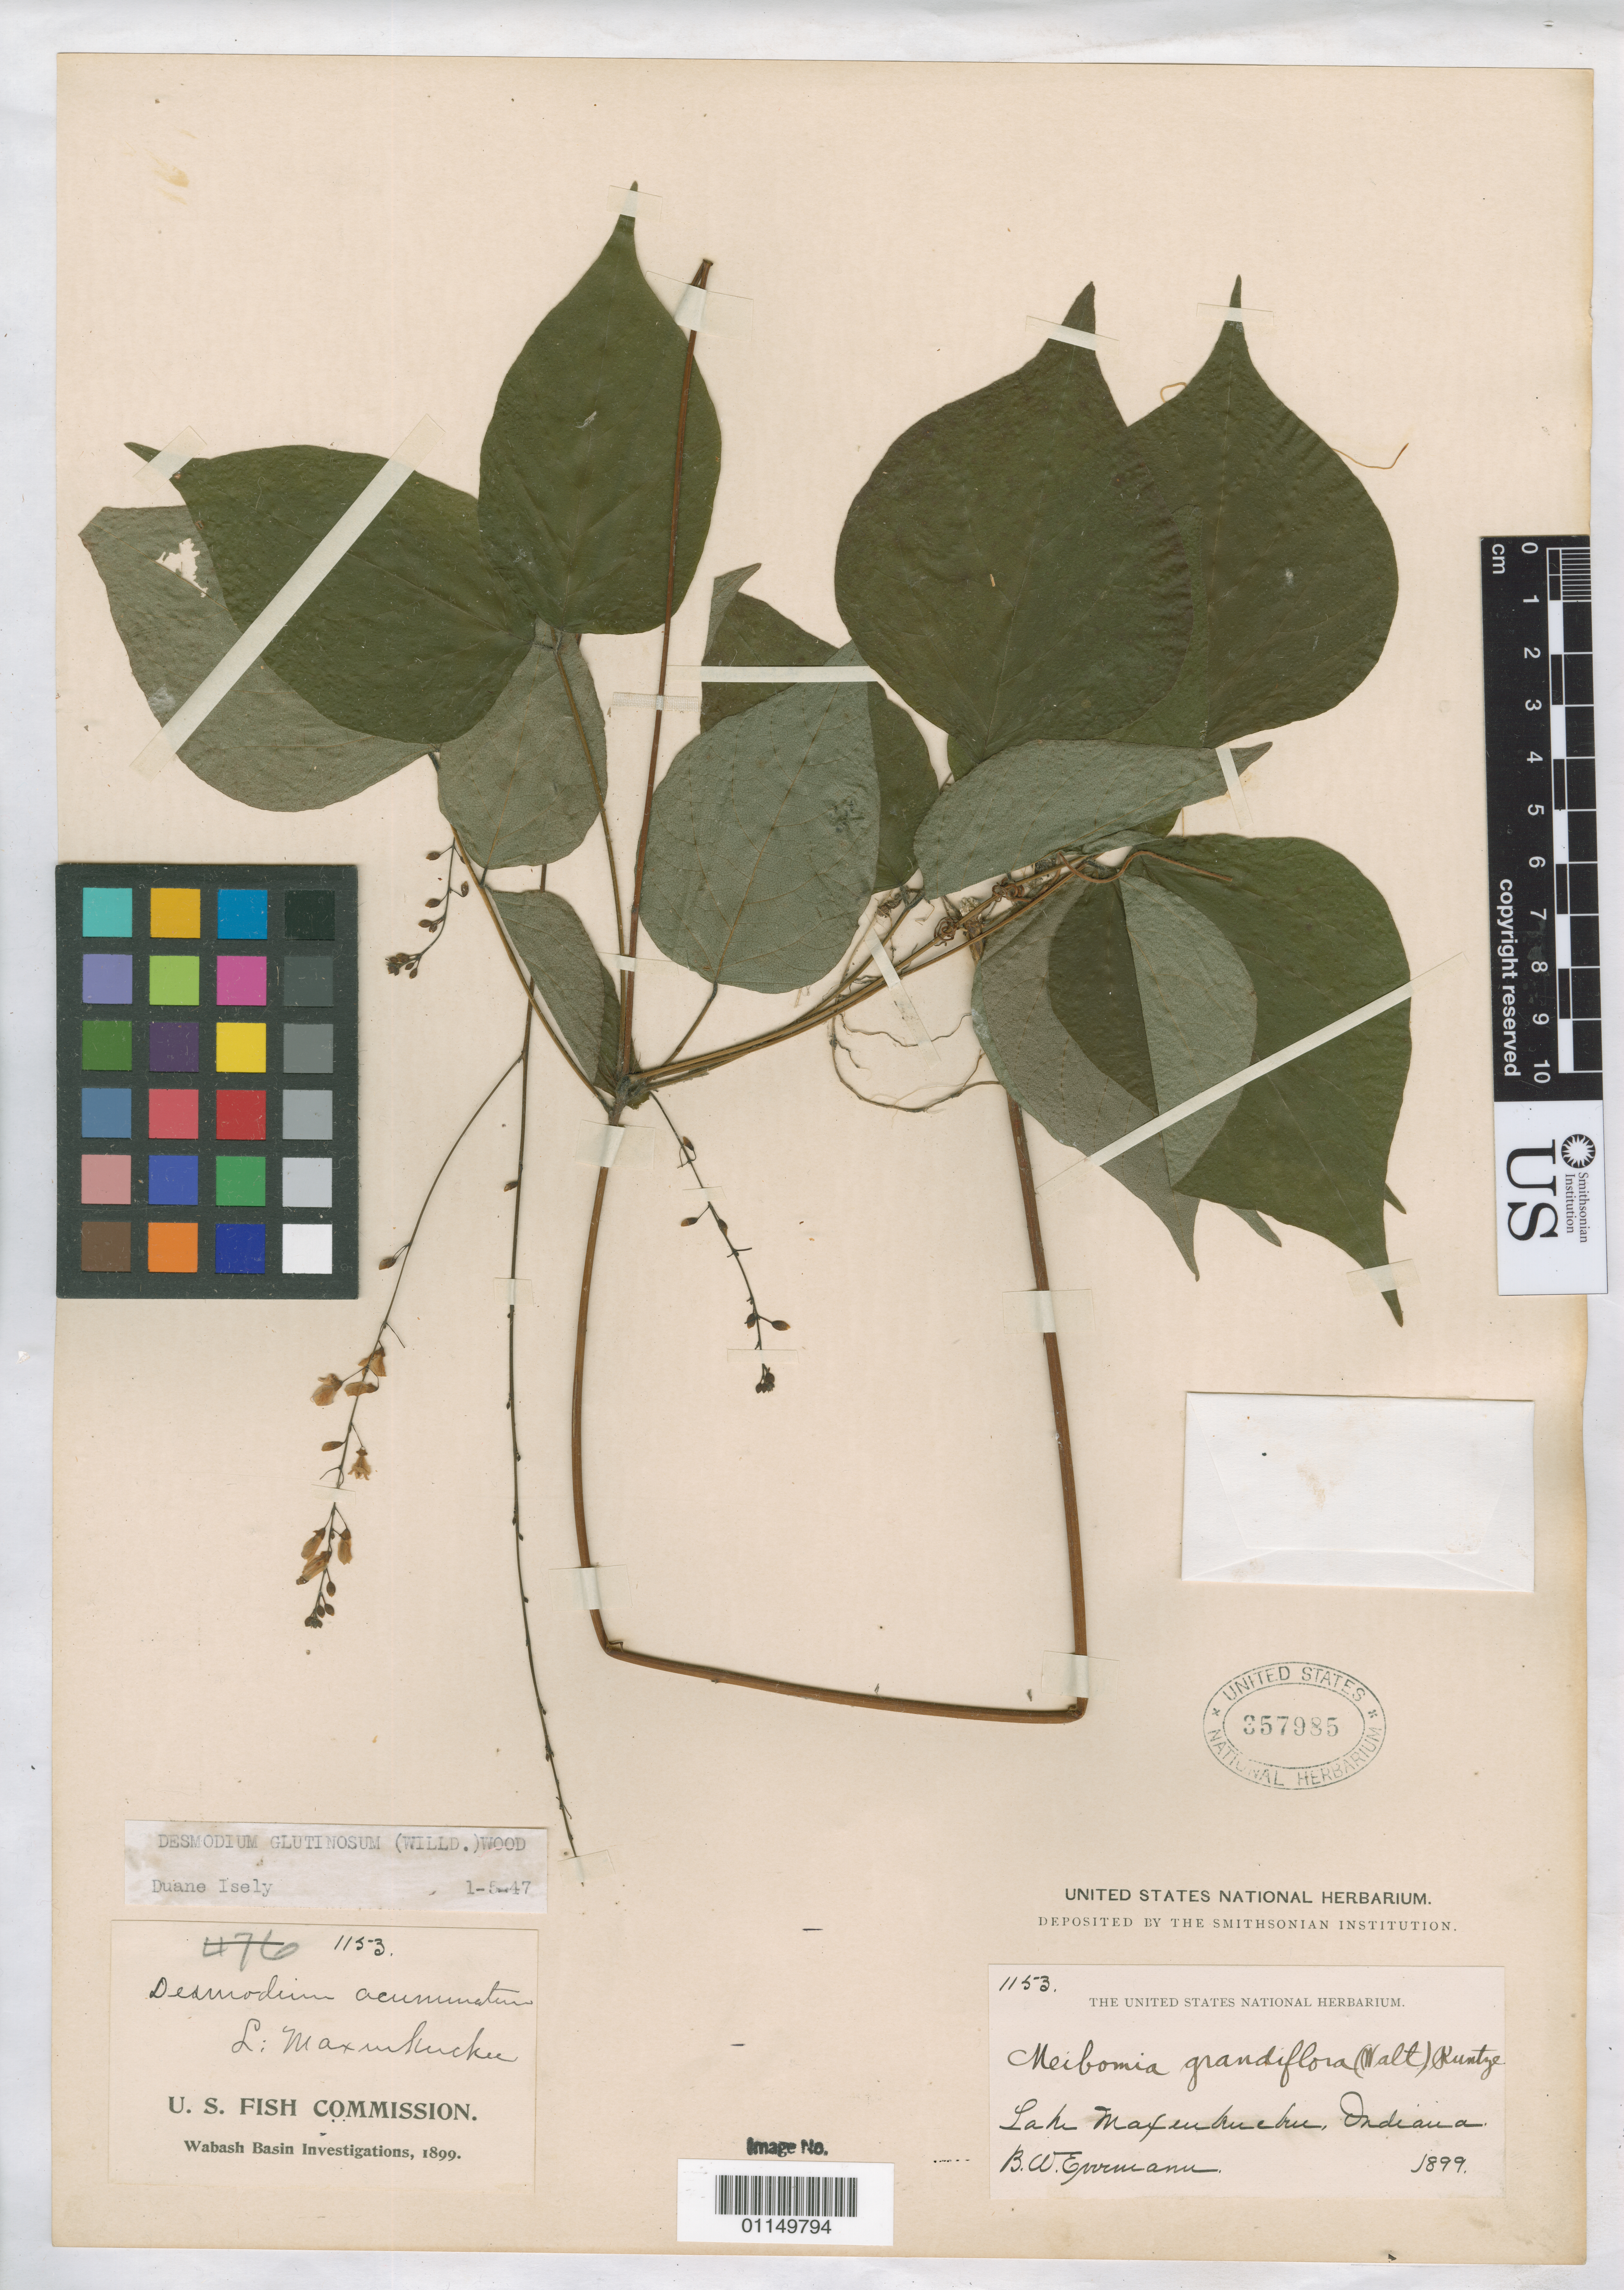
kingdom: Plantae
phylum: Tracheophyta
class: Magnoliopsida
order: Fabales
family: Fabaceae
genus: Hylodesmum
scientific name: Hylodesmum glutinosum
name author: (Muhl. ex Willd.) H. Ohashi & R.R. Mill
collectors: B. W. Evermann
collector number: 1153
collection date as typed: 1899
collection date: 1899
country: United States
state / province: Indiana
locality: Lake Maxinkuckee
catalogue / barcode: US 357985